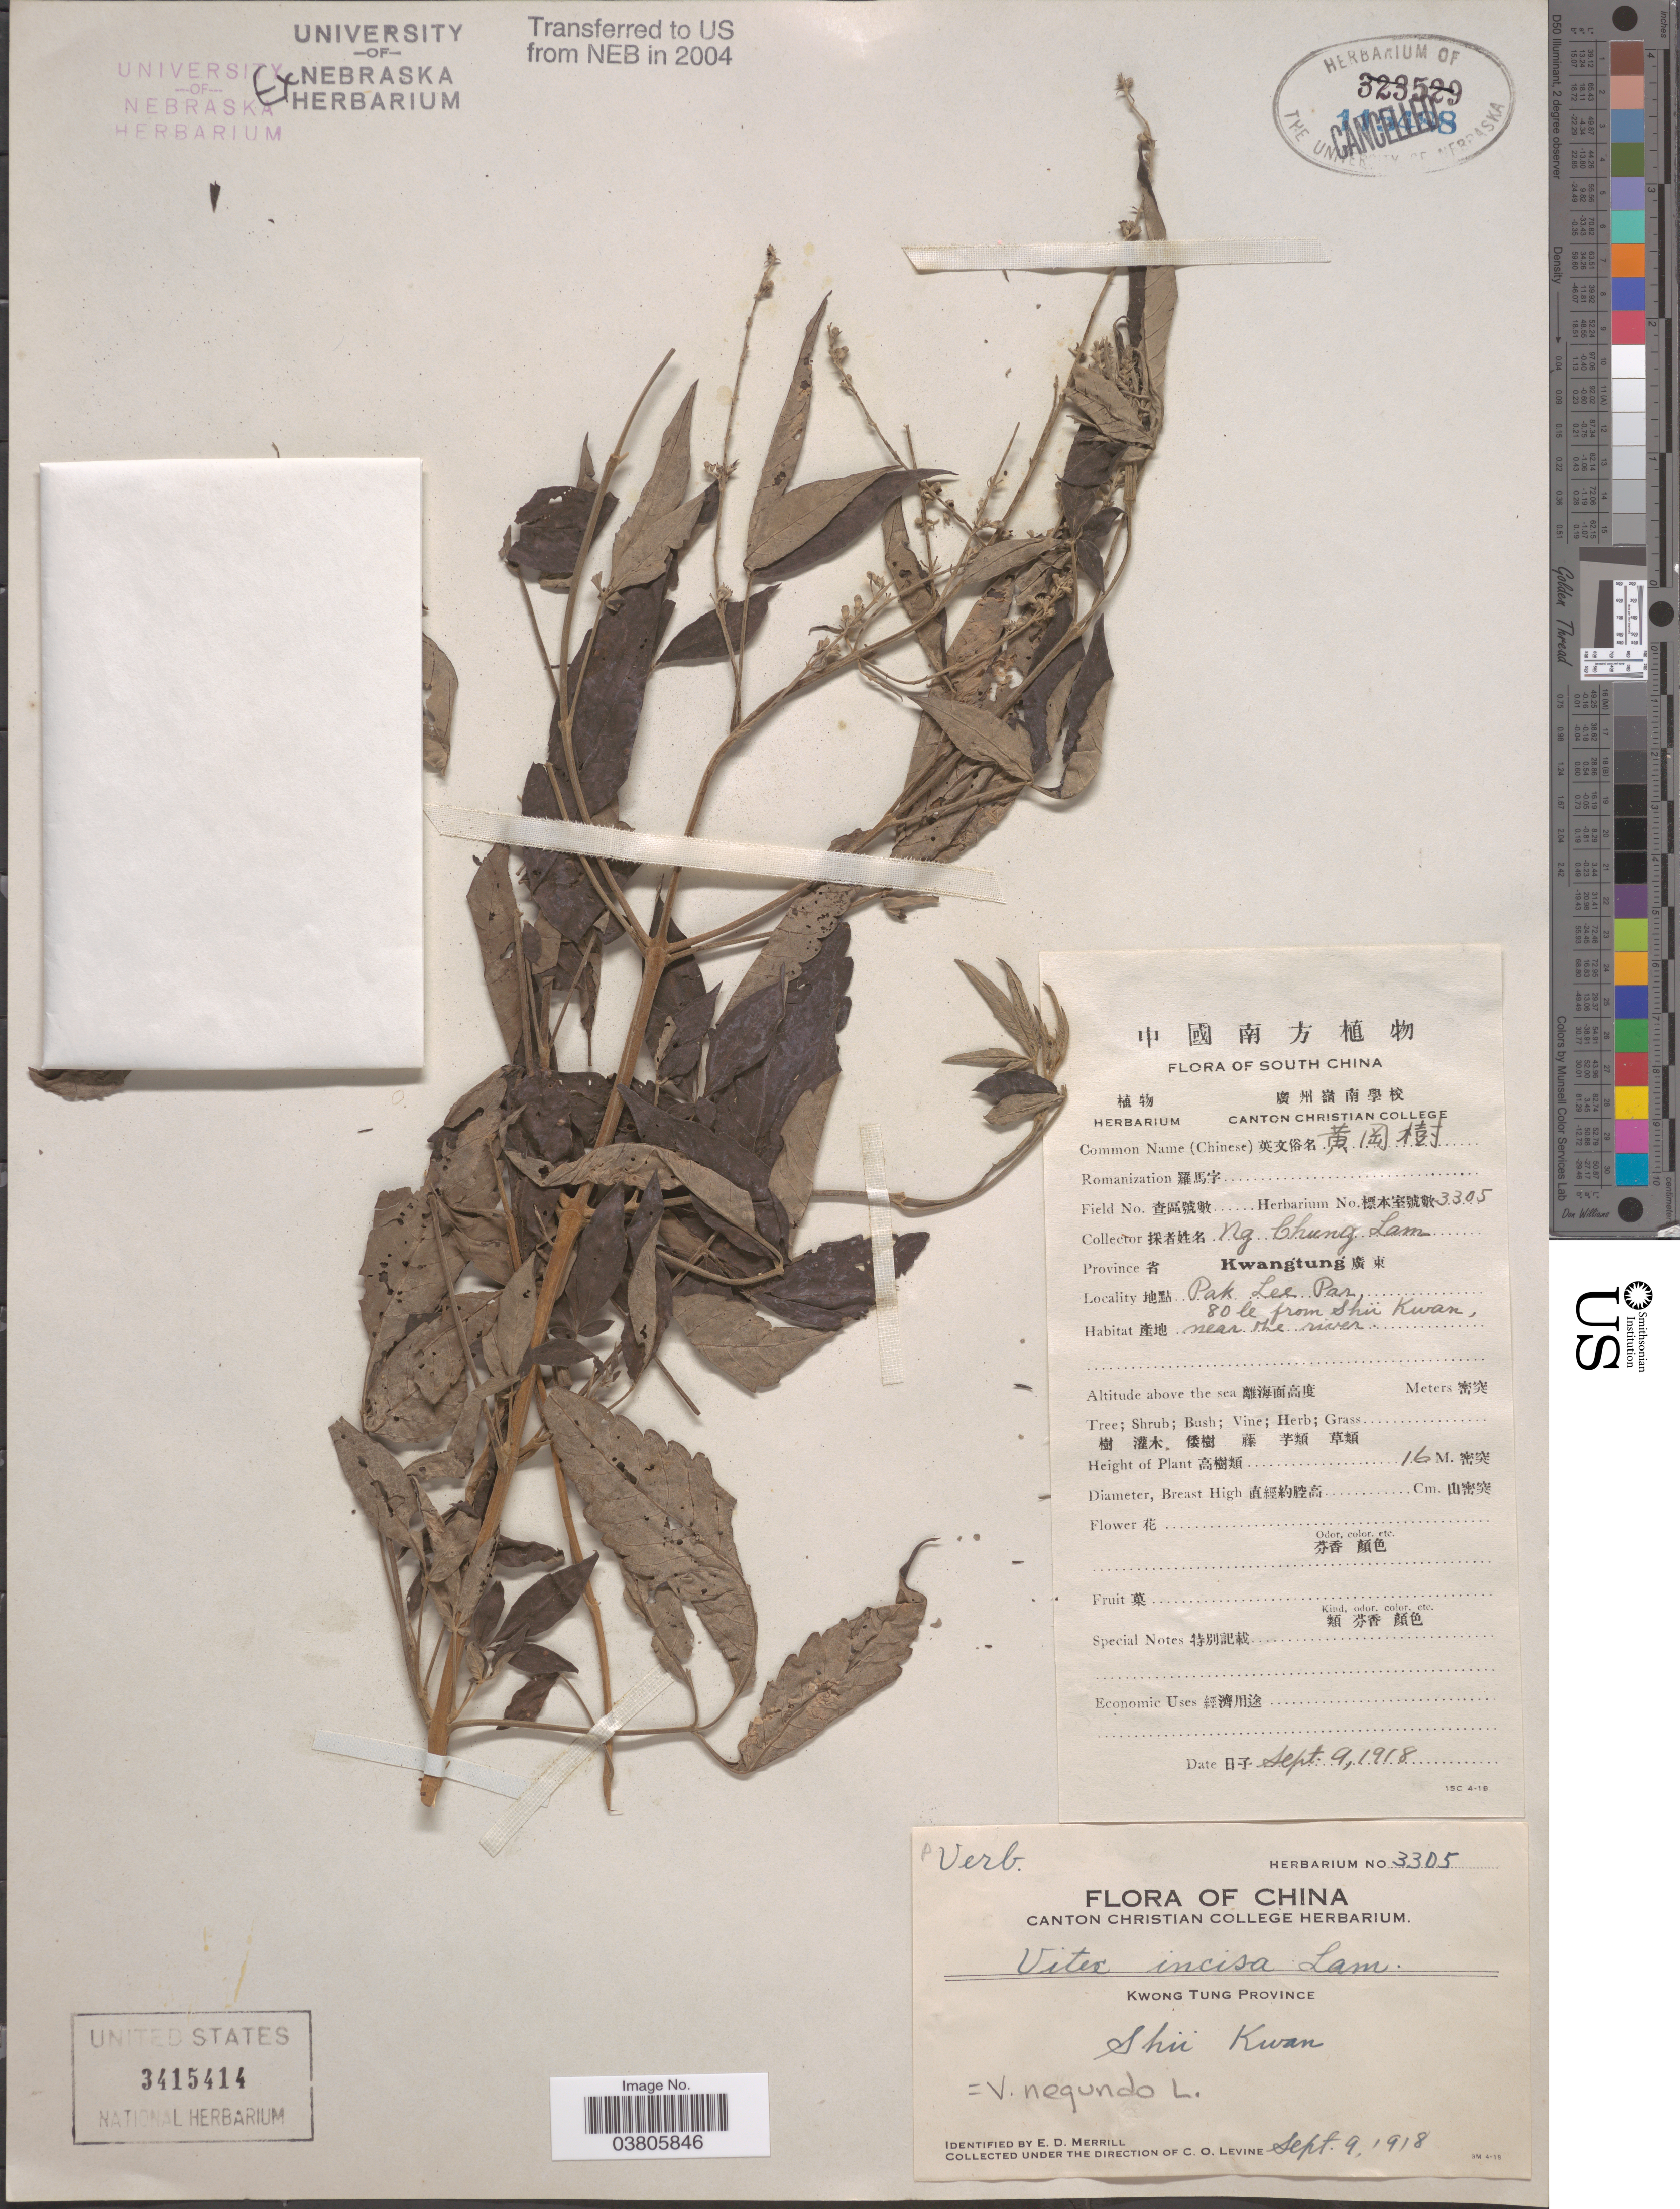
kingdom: Plantae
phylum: Tracheophyta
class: Magnoliopsida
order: Lamiales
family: Lamiaceae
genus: Vitex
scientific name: Vitex negundo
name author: L.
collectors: C. L. Ng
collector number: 3305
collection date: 1918-09-09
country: China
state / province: Guangdong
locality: Province Kwangtung. Pak Lee par, 80 li from Shii kwan.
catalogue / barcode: US 3415414